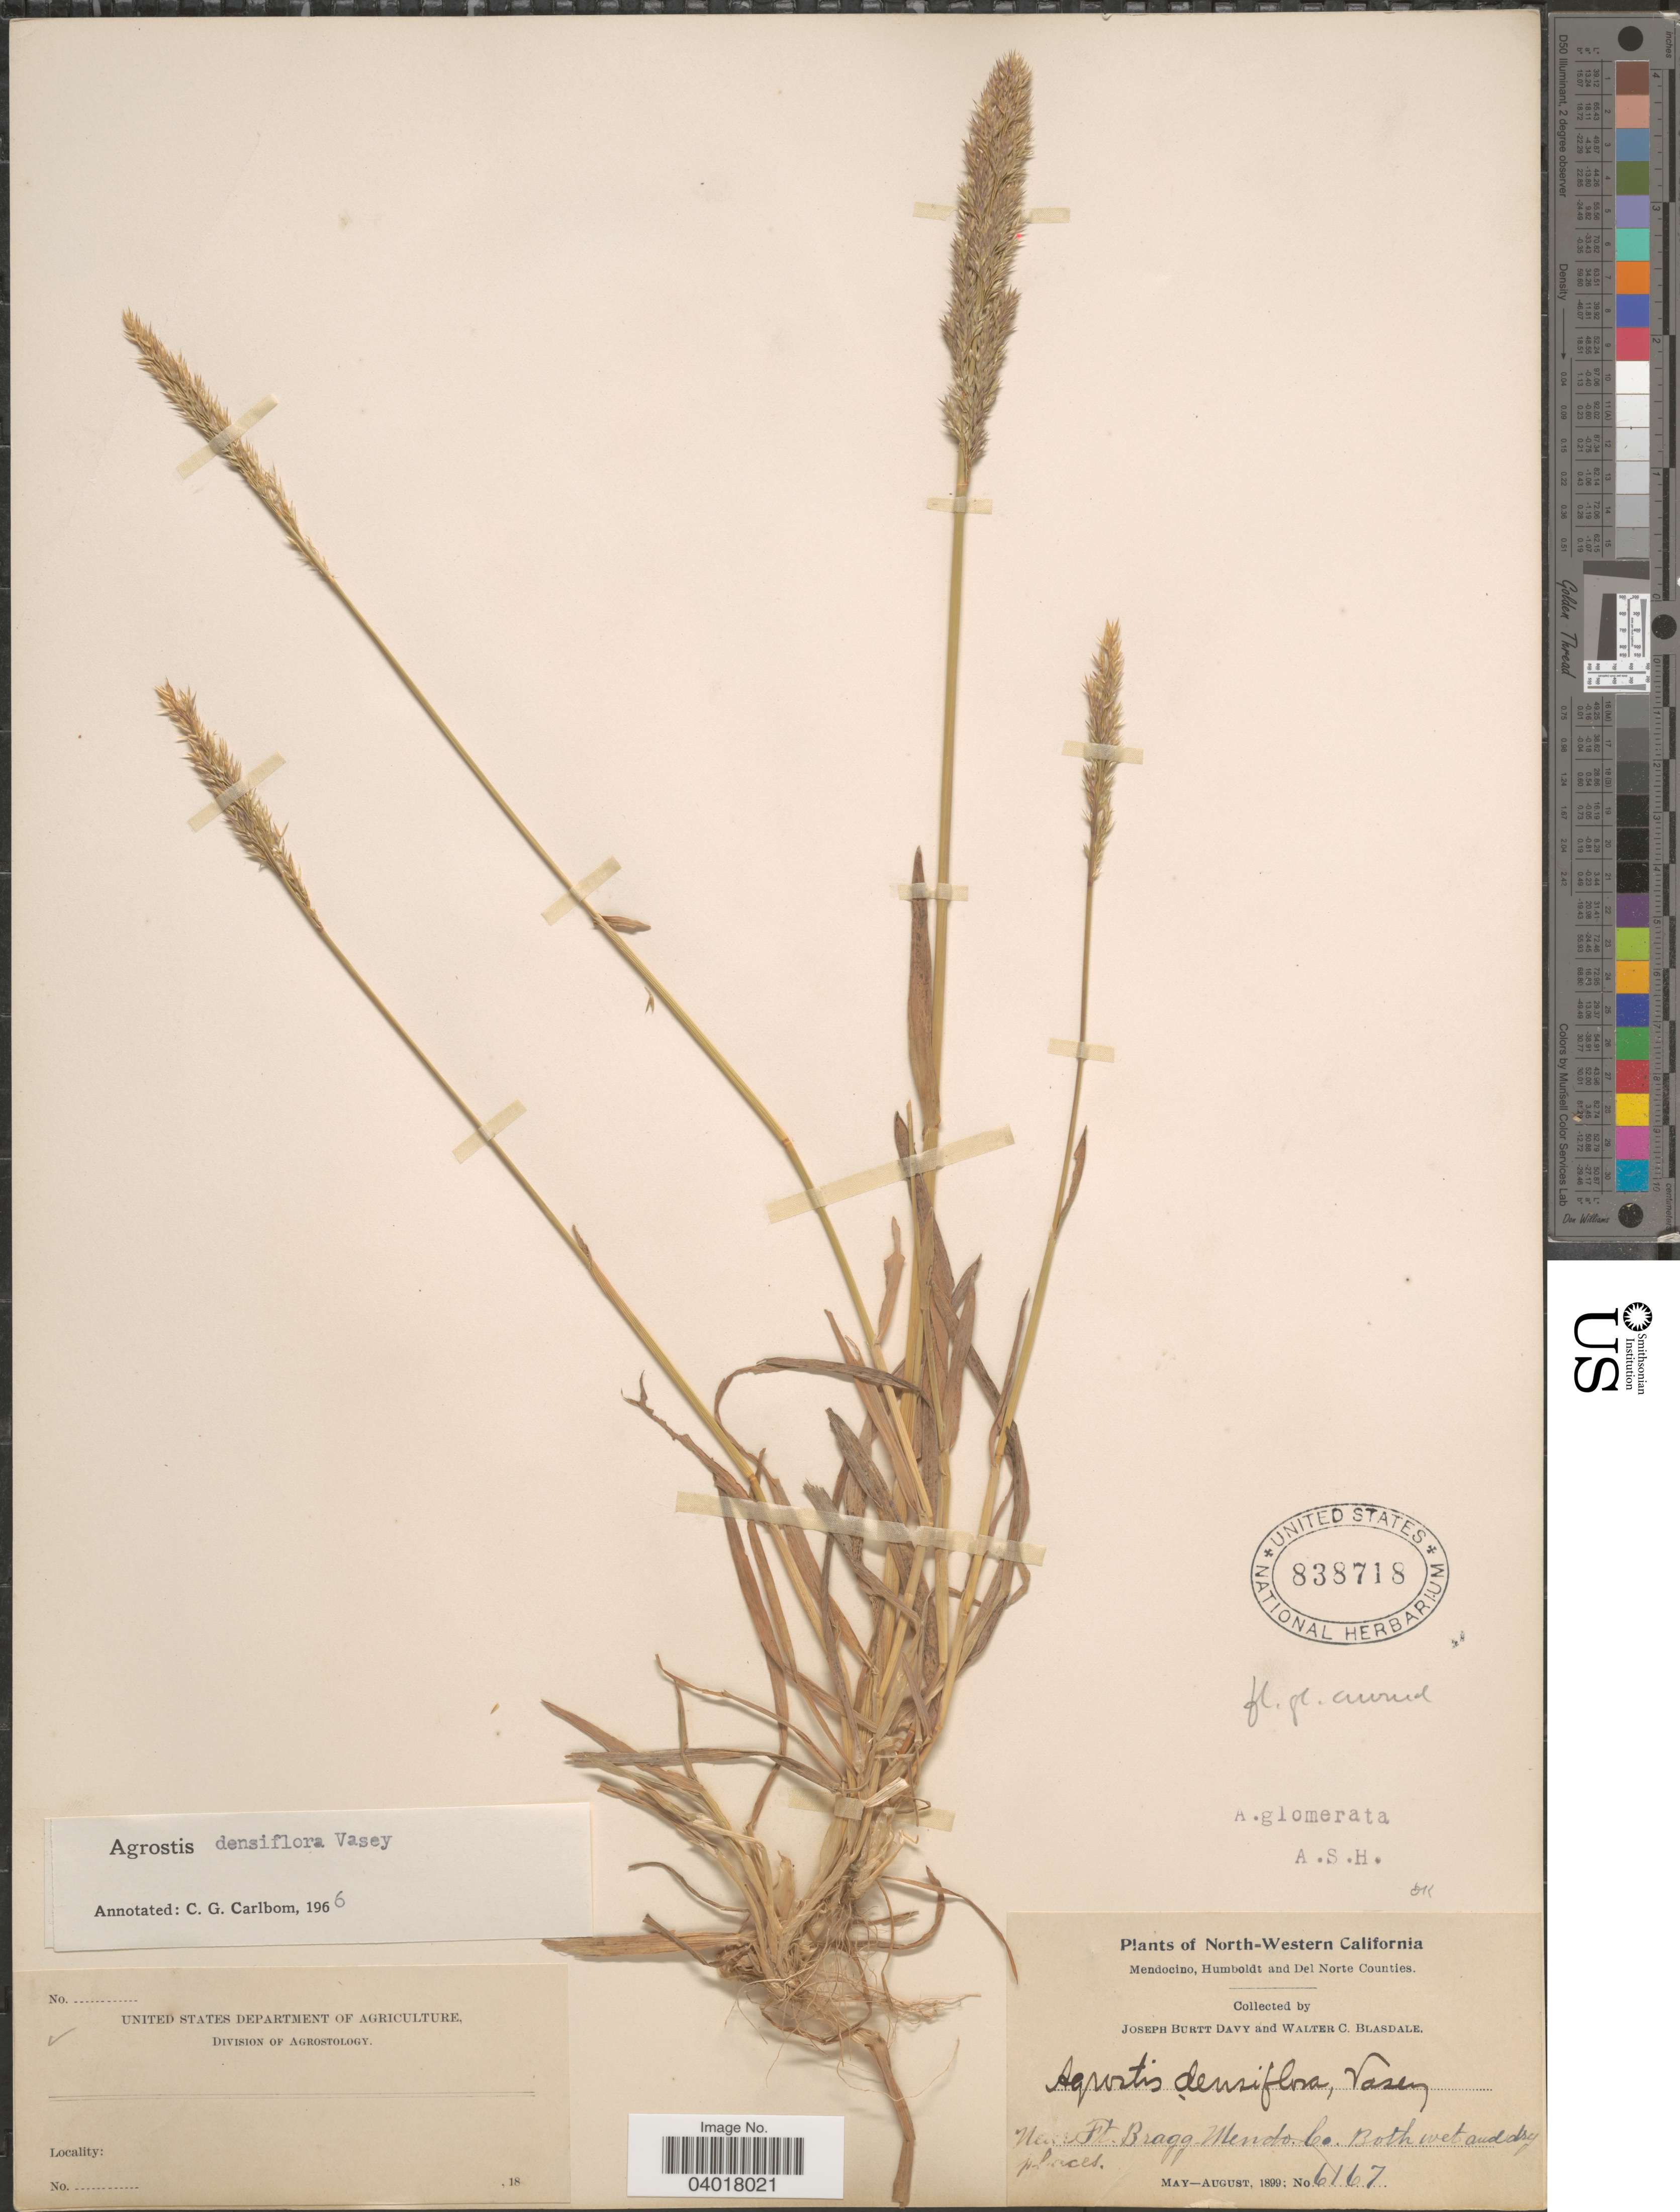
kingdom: Plantae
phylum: Tracheophyta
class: Liliopsida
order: Poales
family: Poaceae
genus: Agrostis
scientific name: Agrostis densiflora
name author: Vasey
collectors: J. Burtt Davy & W. Blasdale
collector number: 6167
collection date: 1899-05/1899-08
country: United States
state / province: California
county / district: Mendocino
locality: North-Western California. Near Ft. Bragg. Mendo Co.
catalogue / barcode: US 838718